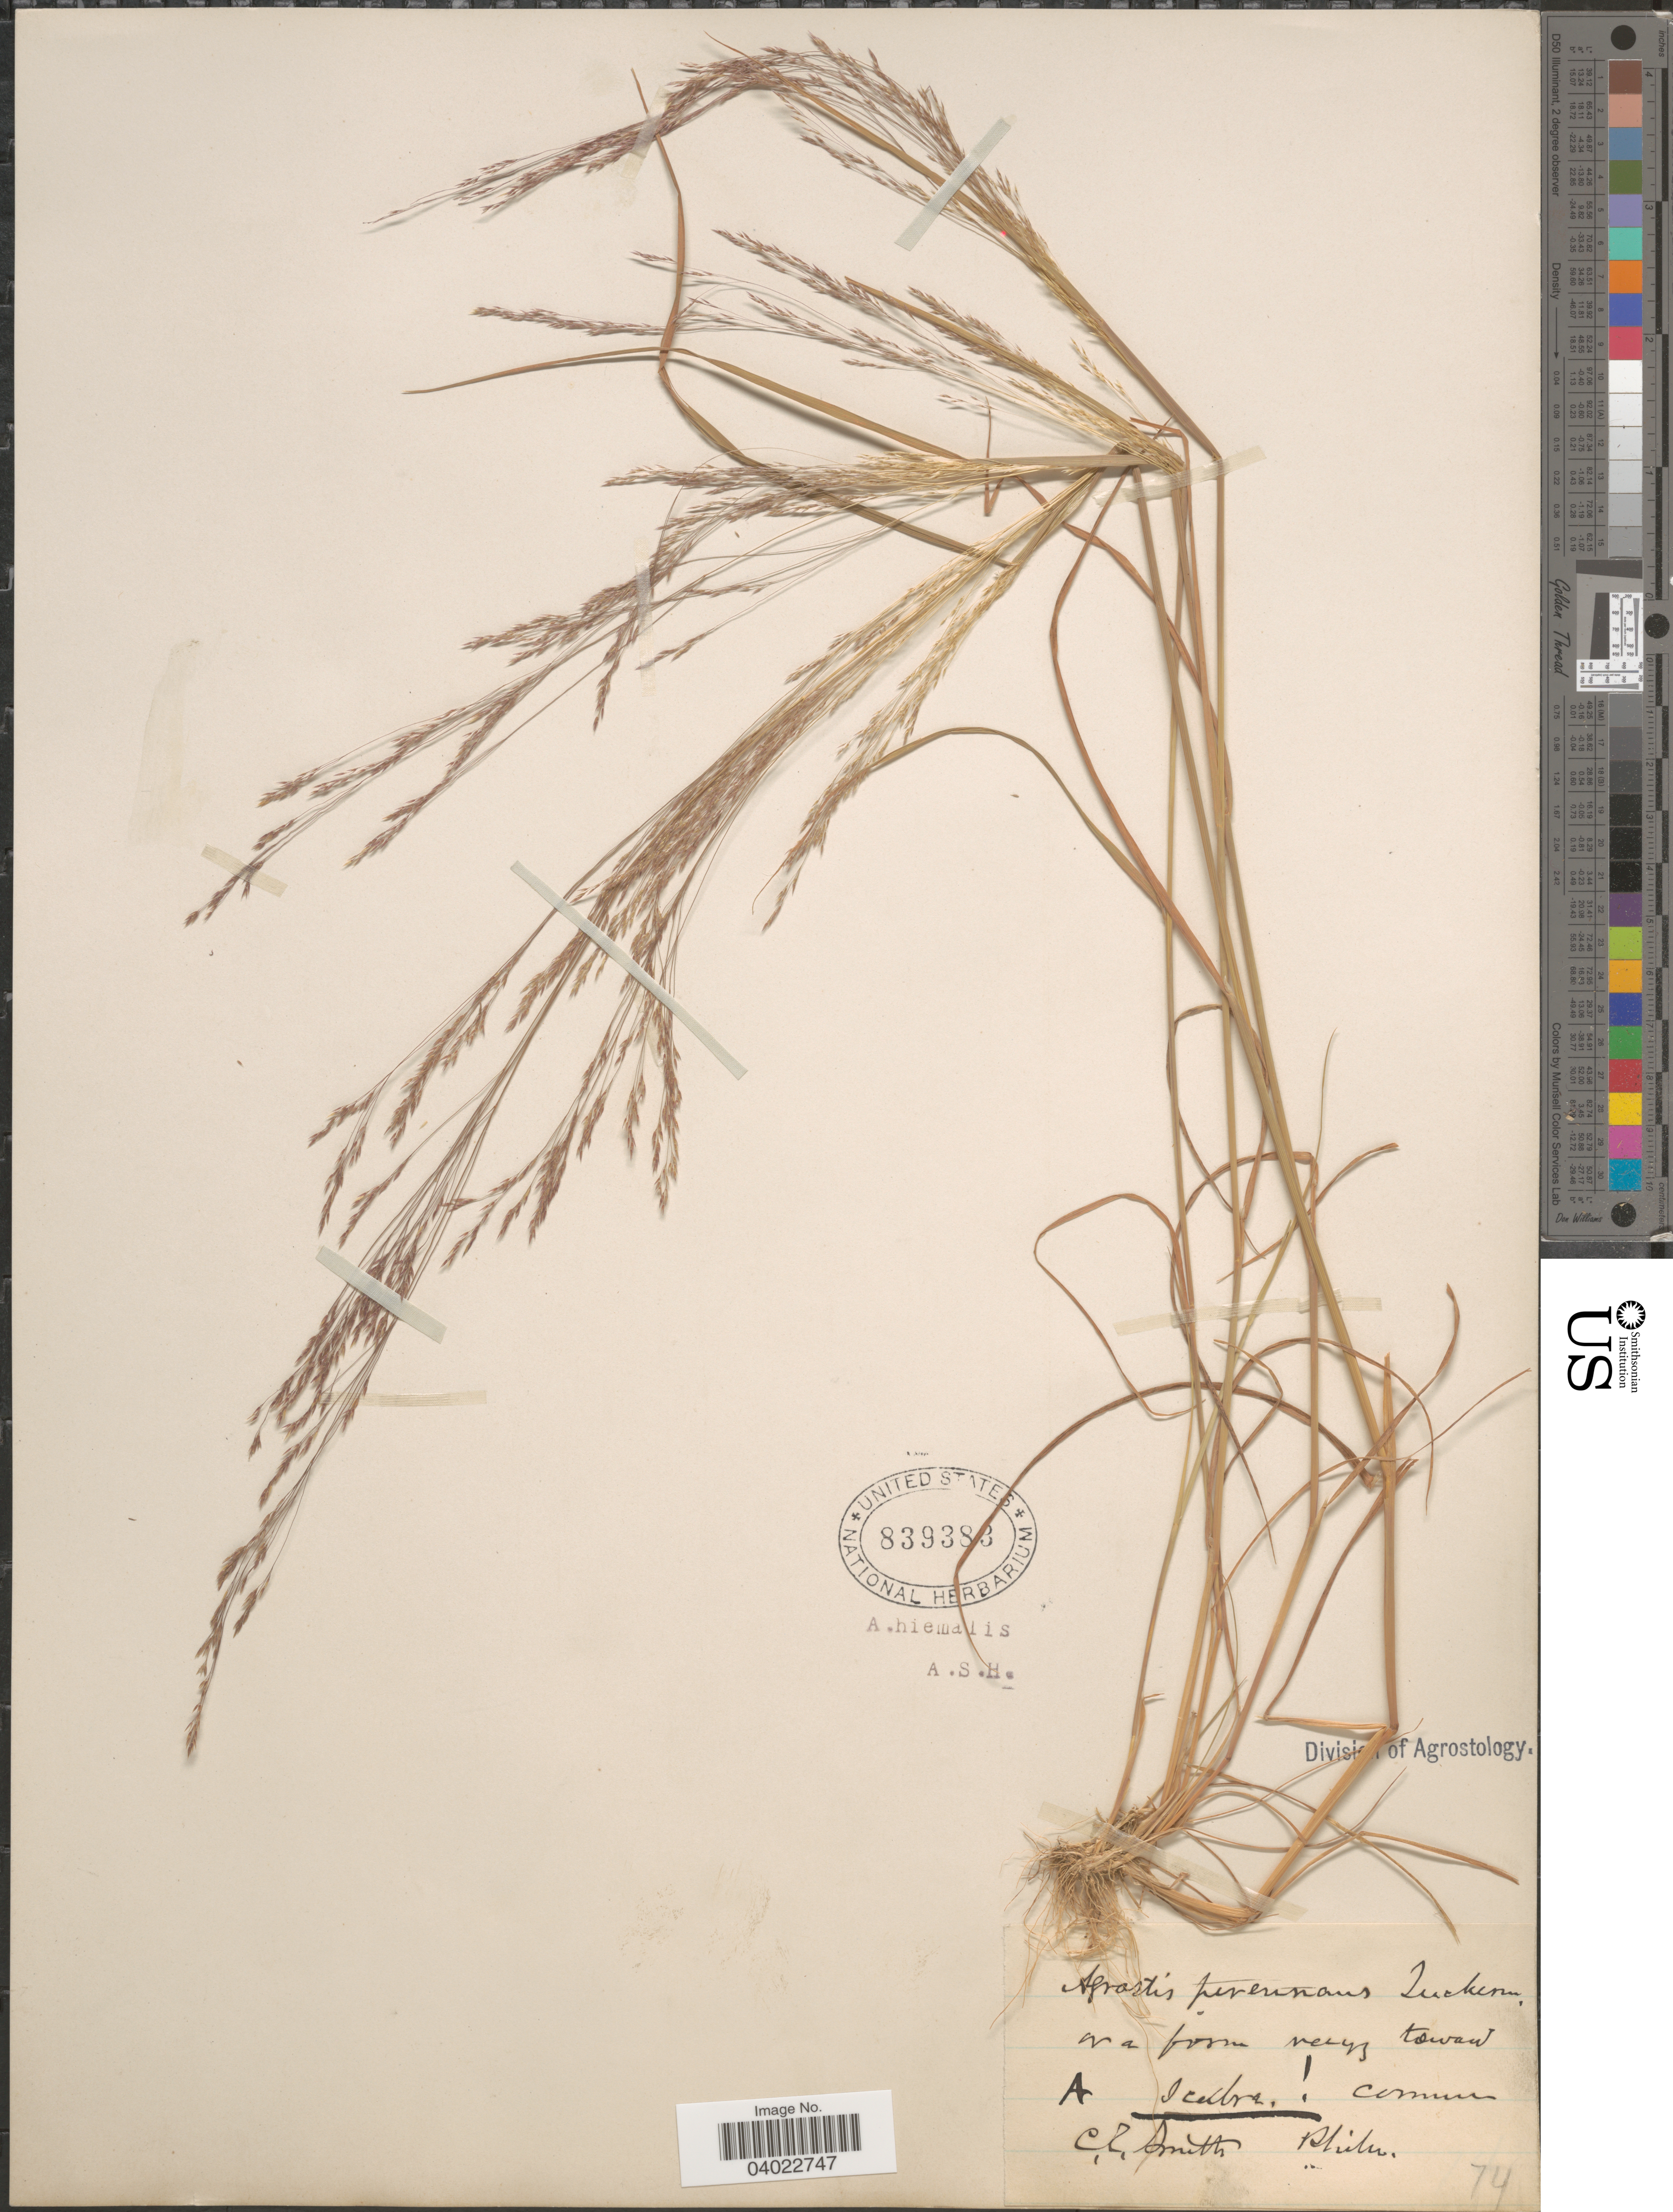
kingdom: Plantae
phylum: Tracheophyta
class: Liliopsida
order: Poales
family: Poaceae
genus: Agrostis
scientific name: Agrostis scabra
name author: Willd.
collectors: C. E. Smith Jr.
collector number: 74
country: United States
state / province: Pennsylvania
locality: Phila.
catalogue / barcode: US 839383